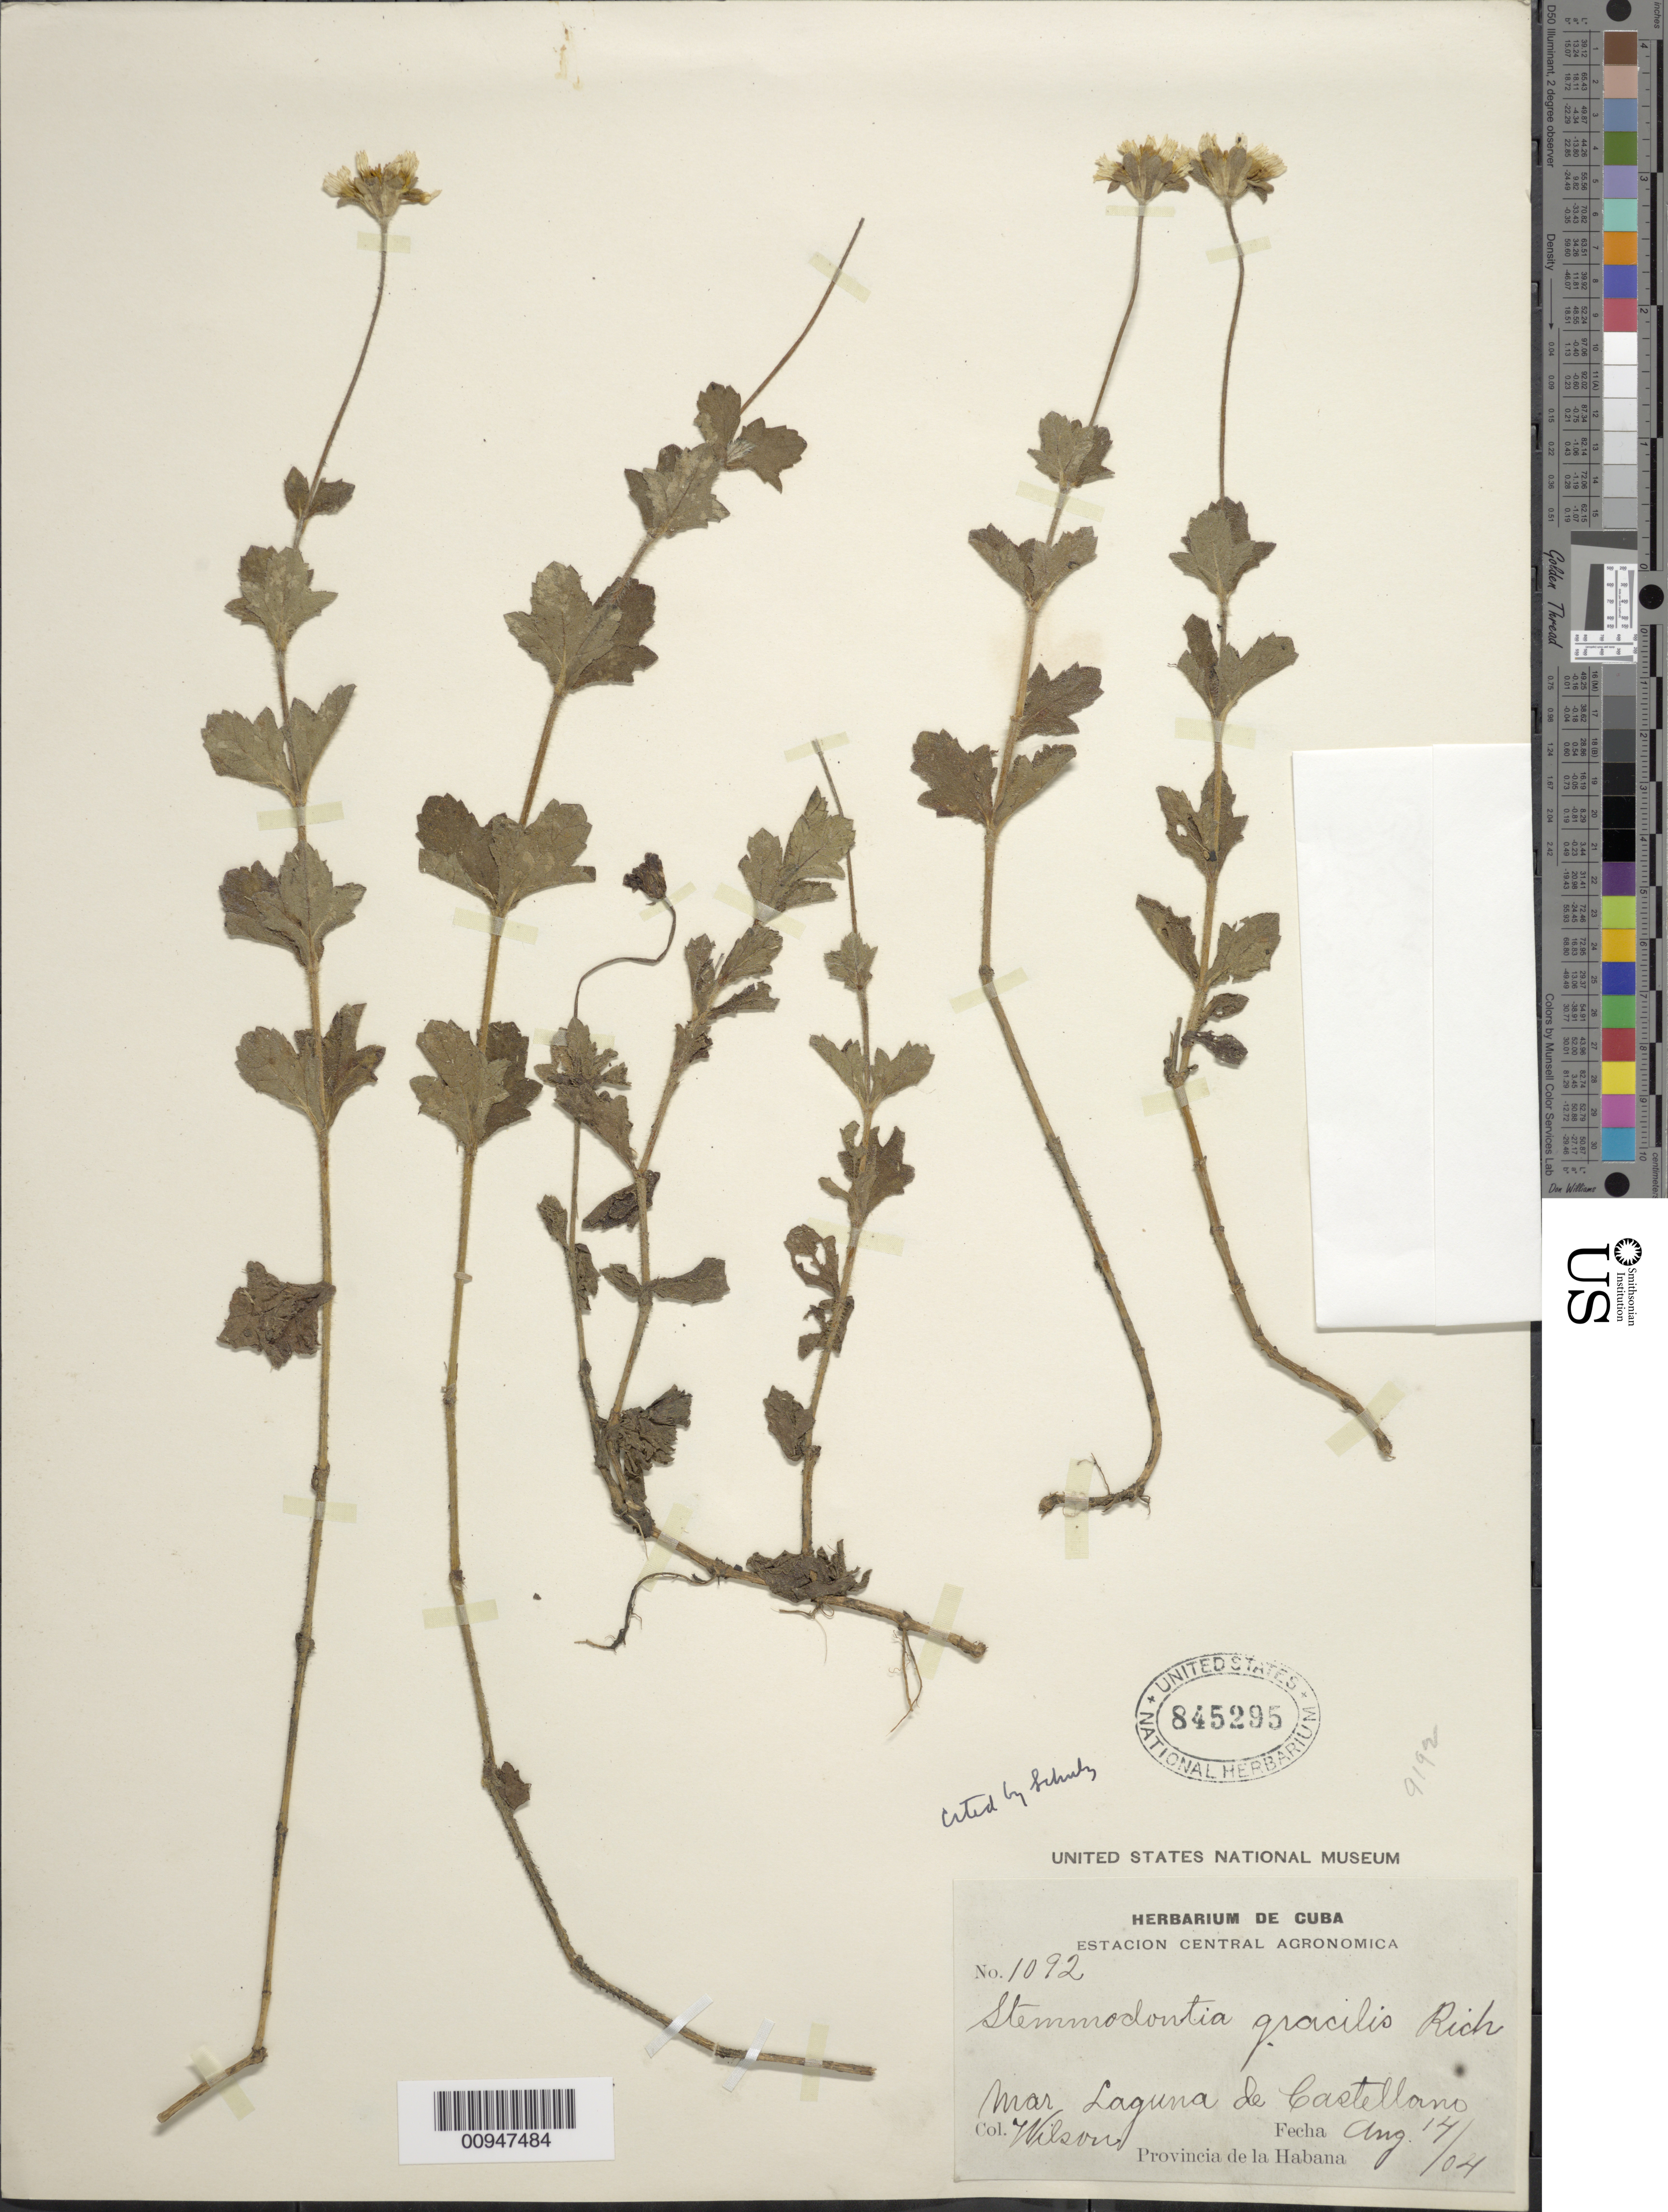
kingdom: Plantae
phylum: Tracheophyta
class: Magnoliopsida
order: Asterales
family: Asteraceae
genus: Sphagneticola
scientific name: Sphagneticola gracilis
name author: (Rich.) Pruski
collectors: -- Wilson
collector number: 1092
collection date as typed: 14 Aug 1904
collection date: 1904-08-14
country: Cuba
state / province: La Habana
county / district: Municipio Boyeros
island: Cuba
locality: Laguna de Castellano (nearby), two and a half miles south-west of Santiago de las Vegas (vecindad de)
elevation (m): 97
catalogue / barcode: US 845295